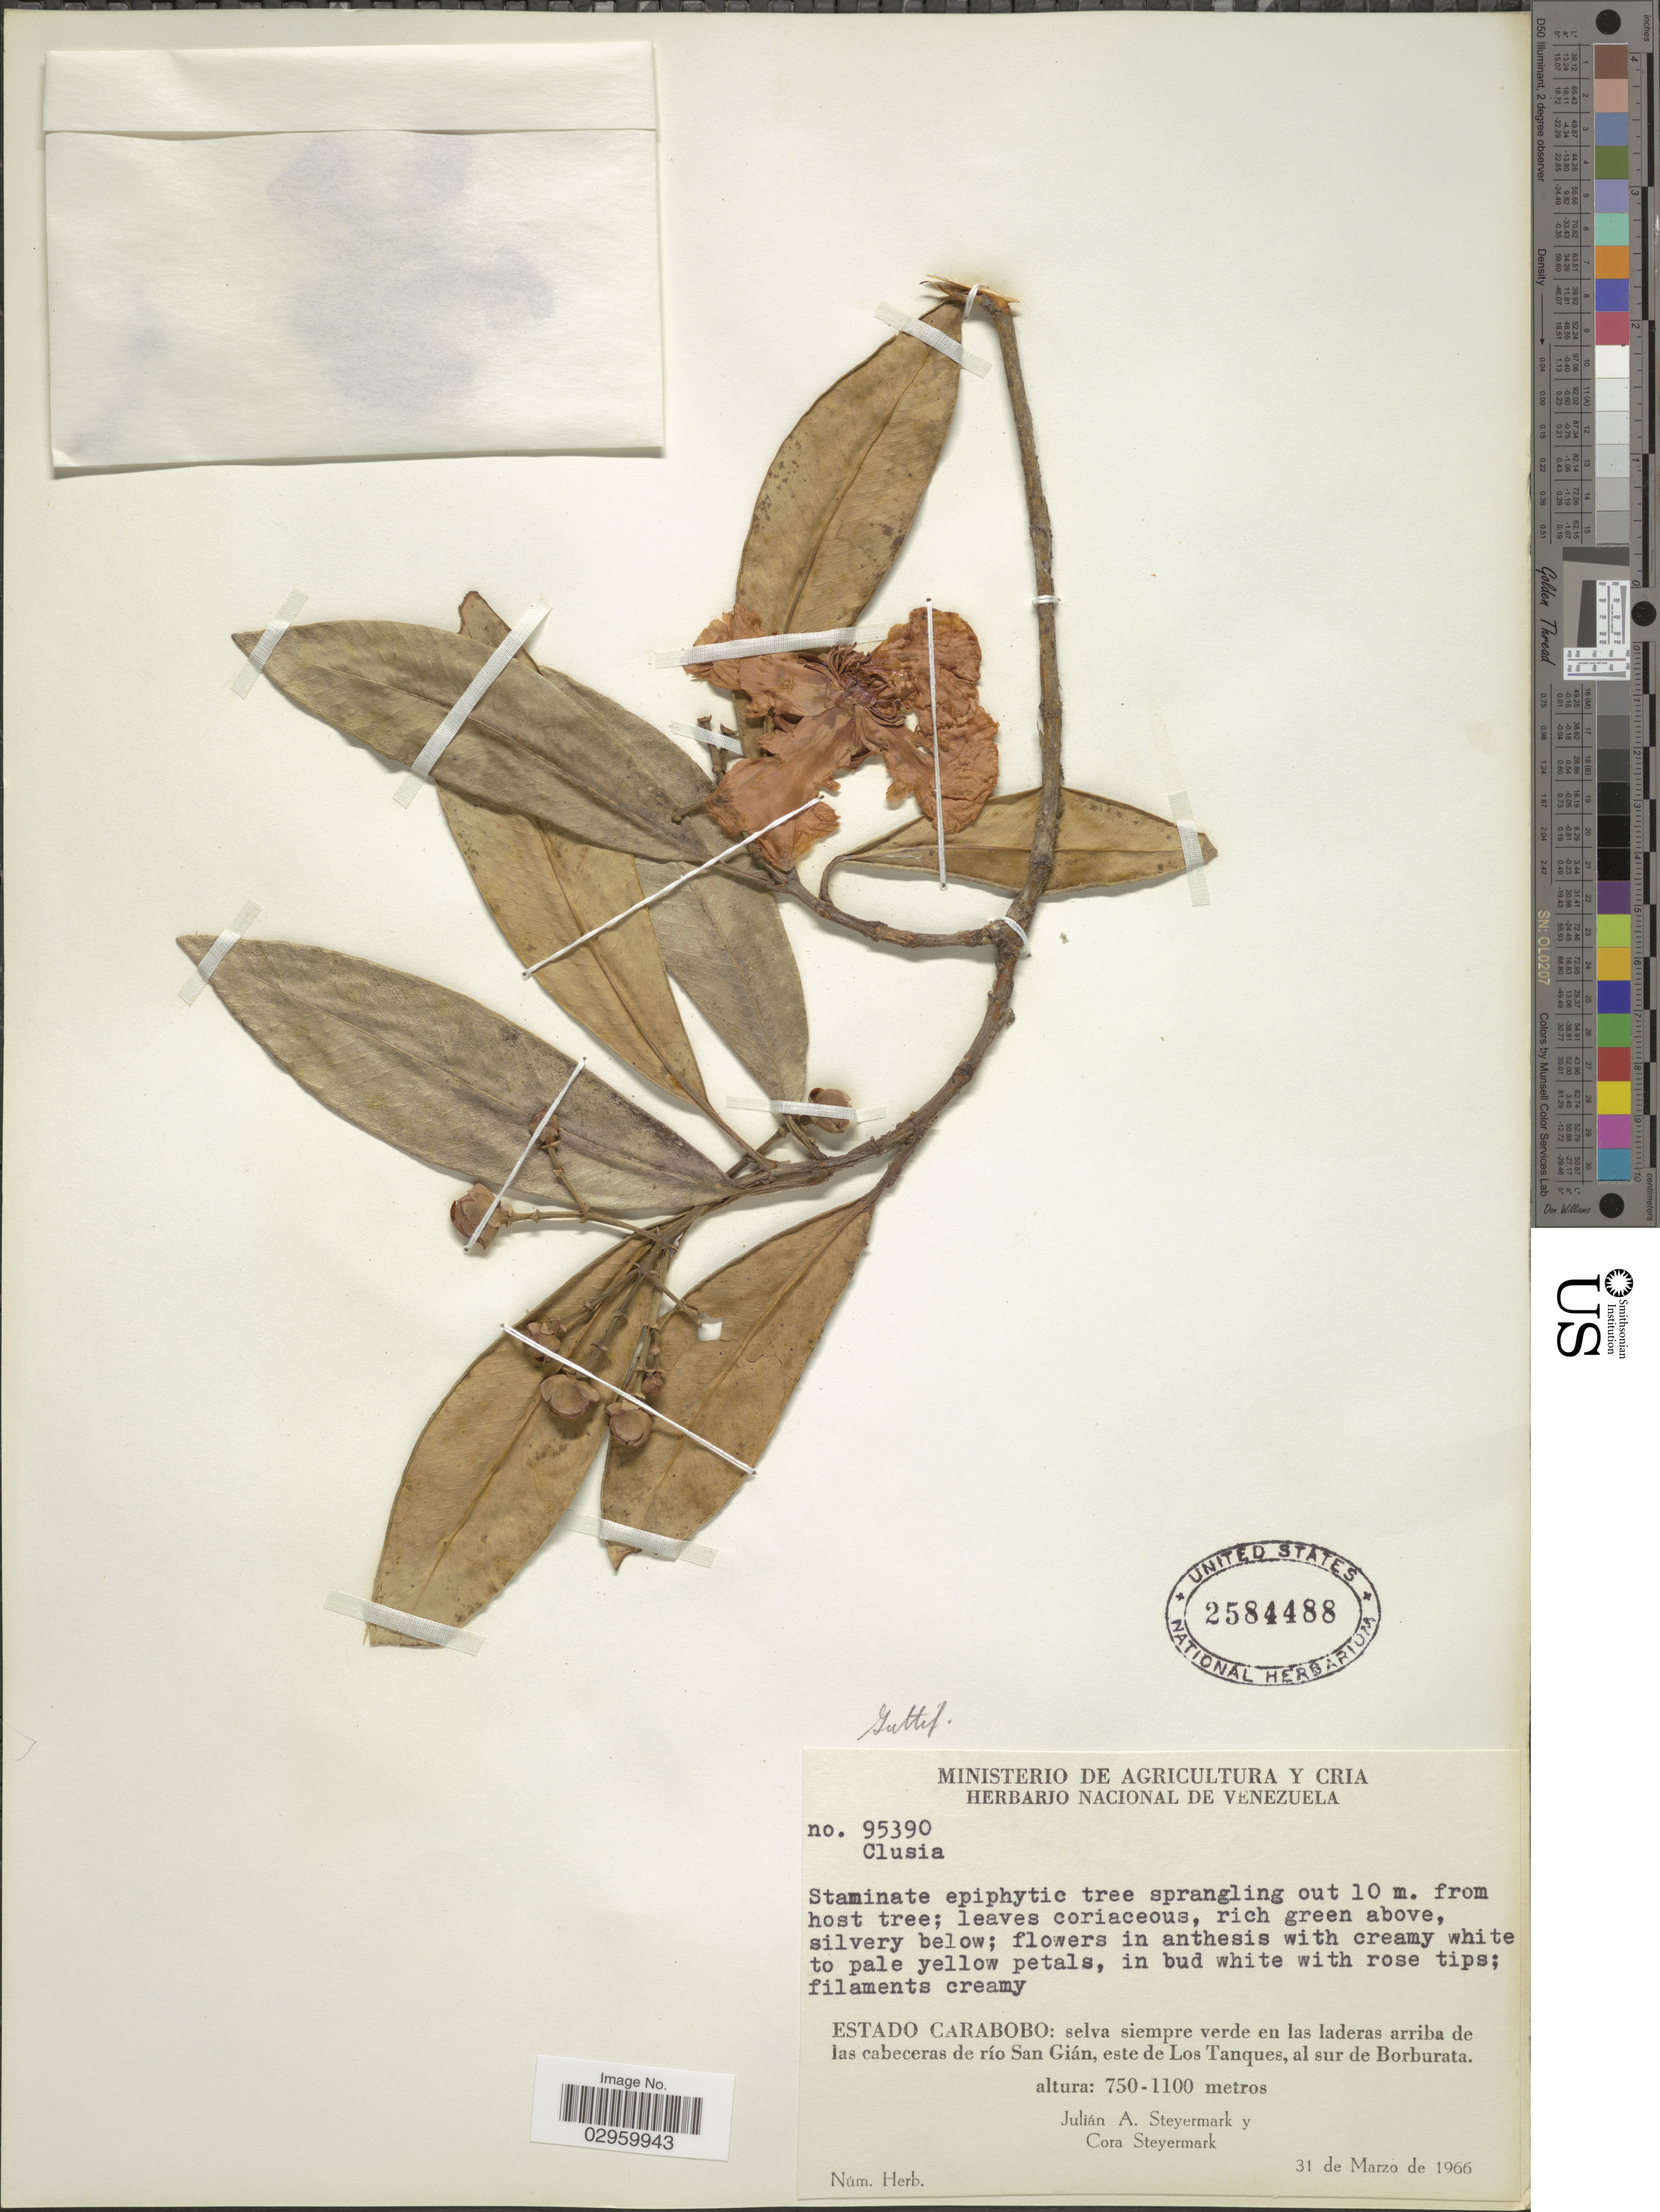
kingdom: Plantae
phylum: Tracheophyta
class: Magnoliopsida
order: Malpighiales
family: Clusiaceae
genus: Clusia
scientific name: Clusia sp.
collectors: J. Steyermark & C. Steyermark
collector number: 95390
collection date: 1966-03-31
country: Venezuela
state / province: Carabobo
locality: Selva siempre verde en las laderas arriba de las cabeceras de río San Gián, este de Los Tanques, al sur de Borburata.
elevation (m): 750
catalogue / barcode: US 2584488